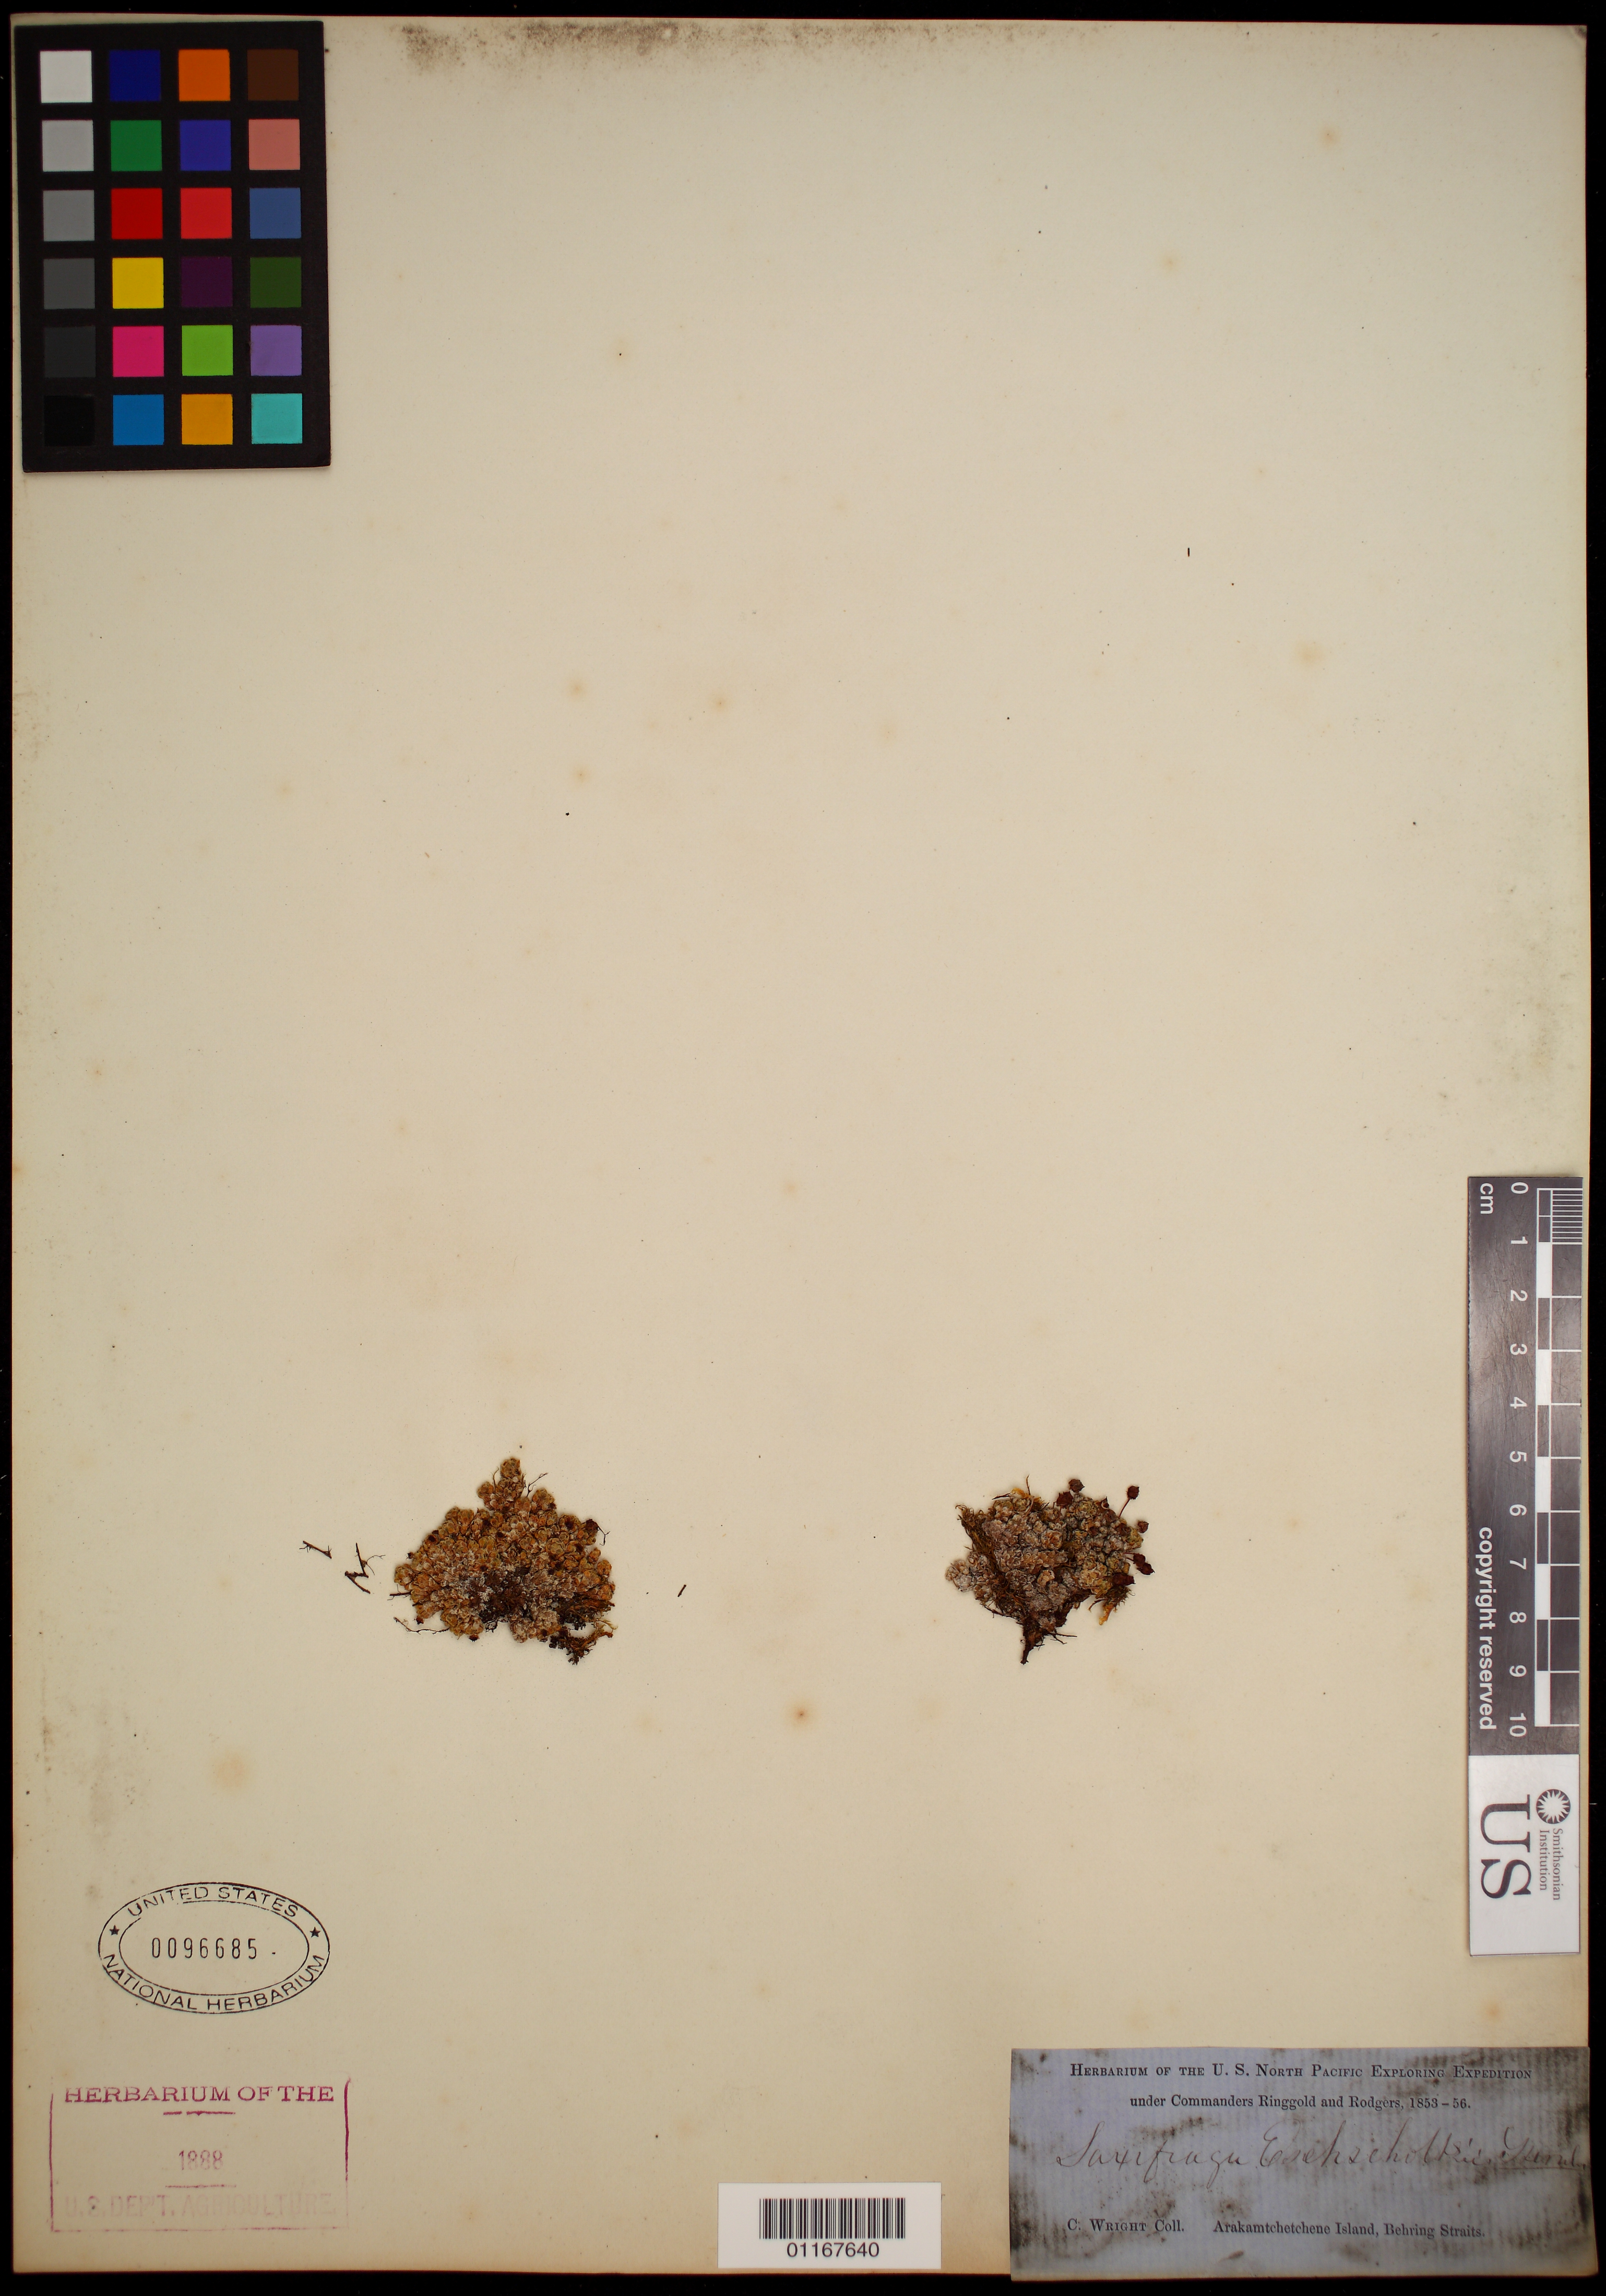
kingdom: Plantae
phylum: Tracheophyta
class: Magnoliopsida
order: Saxifragales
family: Saxifragaceae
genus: Saxifraga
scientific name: Saxifraga eschscholtzii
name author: Sternb.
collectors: C. Wright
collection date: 1853/1856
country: Russian Federation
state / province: Chukotka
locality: Arakamtchetchene I. Bering Straits.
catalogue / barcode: US 96685